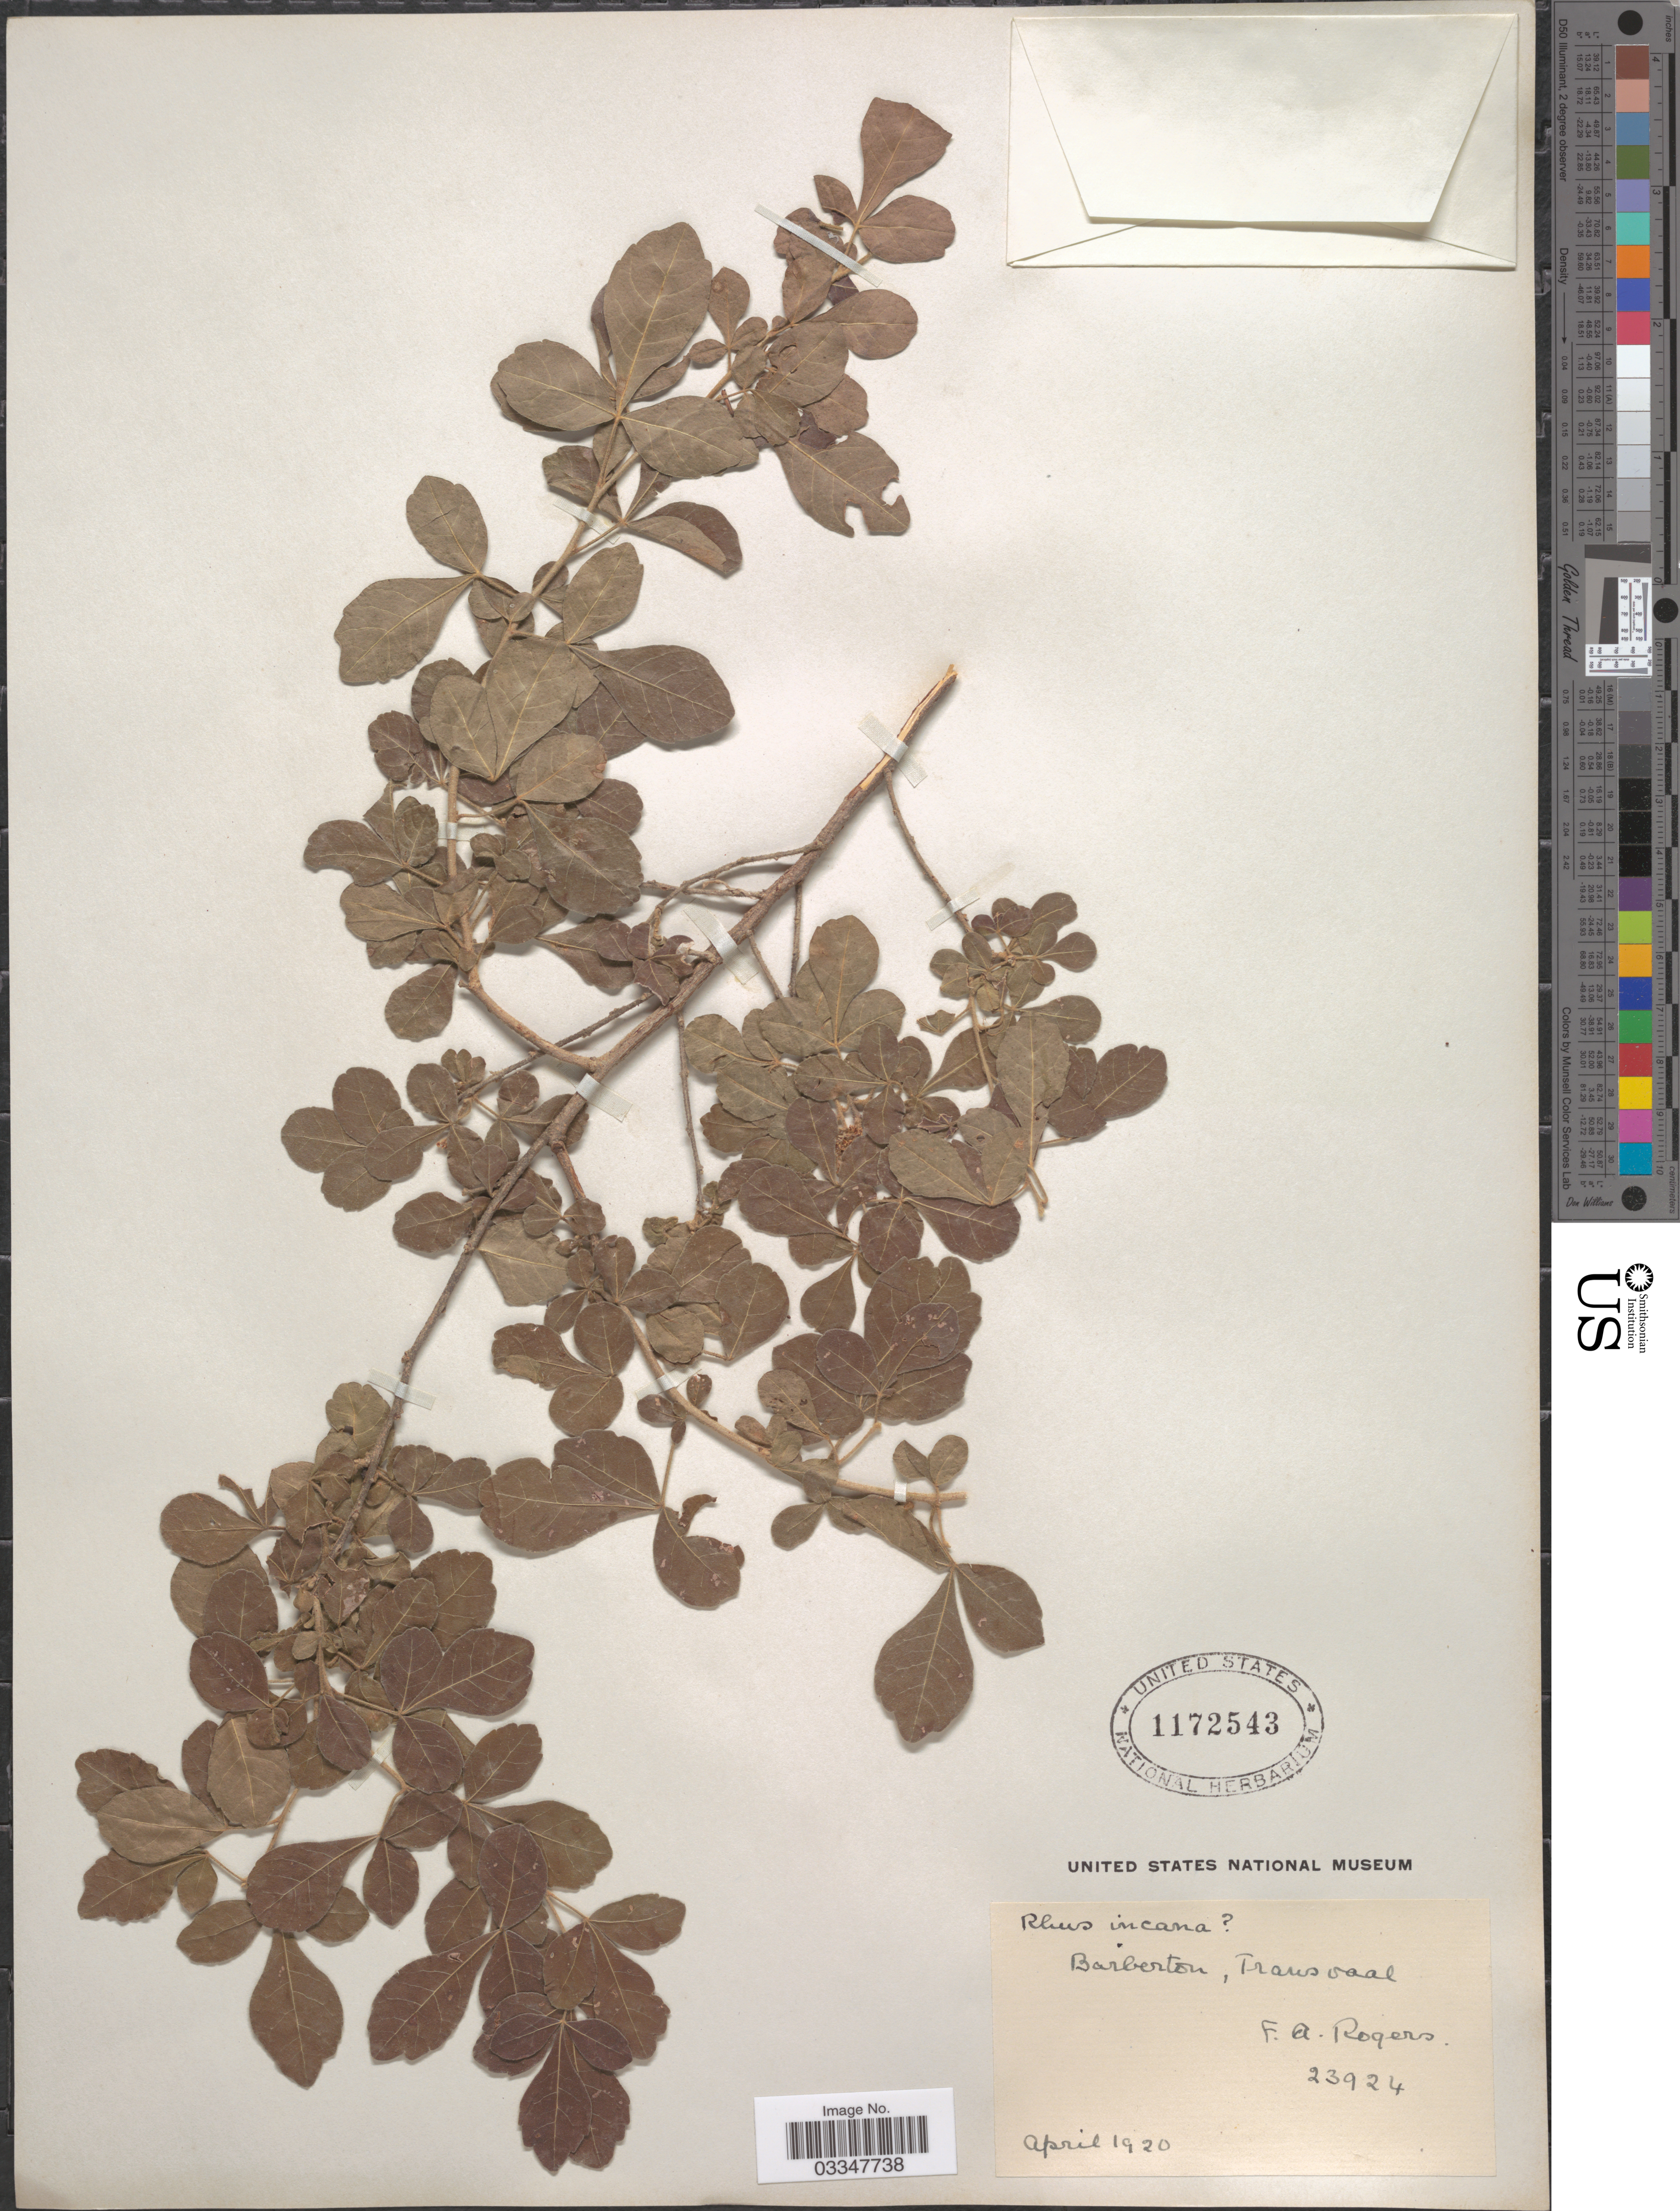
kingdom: Plantae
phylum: Tracheophyta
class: Magnoliopsida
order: Sapindales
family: Anacardiaceae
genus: Rhus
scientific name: Rhus sp.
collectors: F. A. Rogers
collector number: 23924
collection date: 1920-04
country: South Africa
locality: Barberton, Transvaal.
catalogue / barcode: US 1172543